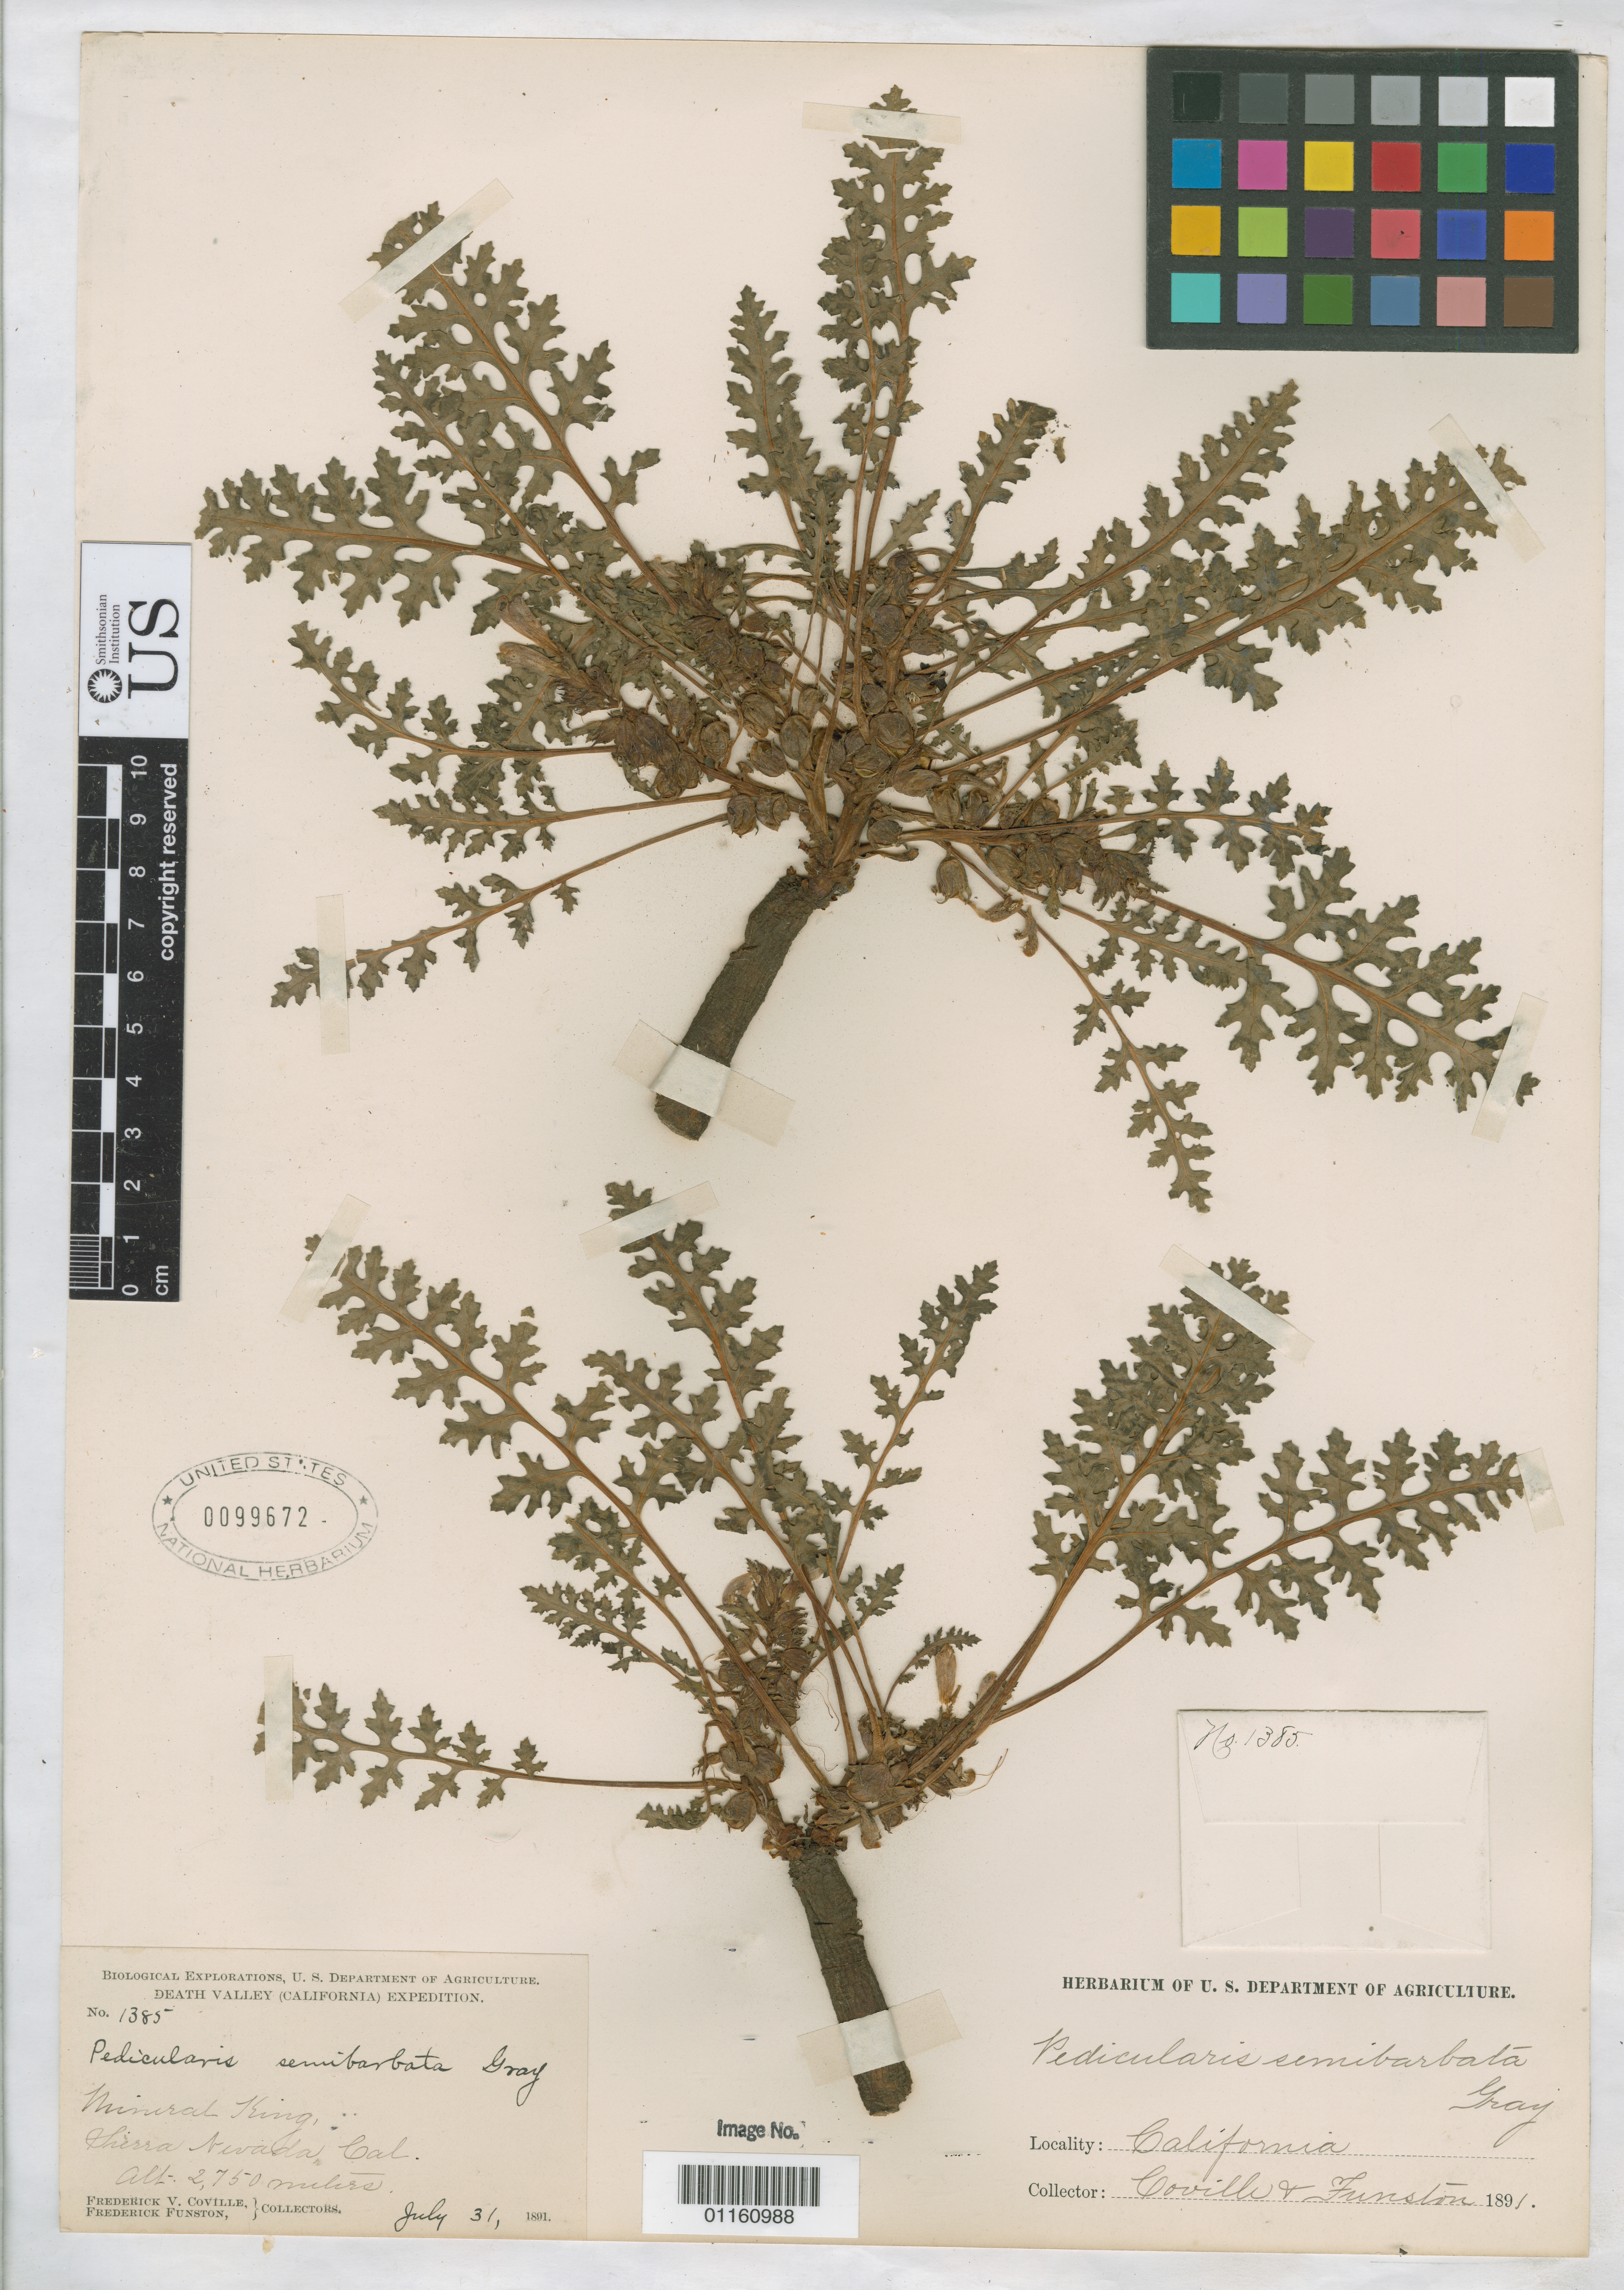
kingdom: Plantae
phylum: Tracheophyta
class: Magnoliopsida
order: Lamiales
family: Orobanchaceae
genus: Pedicularis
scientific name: Pedicularis semibarbata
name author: A. Gray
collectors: F. V. Coville & F. Funston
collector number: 1385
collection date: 1891-07-31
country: United States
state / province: California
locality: Mineral King, Sierra Nevada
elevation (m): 2750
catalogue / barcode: US 99672